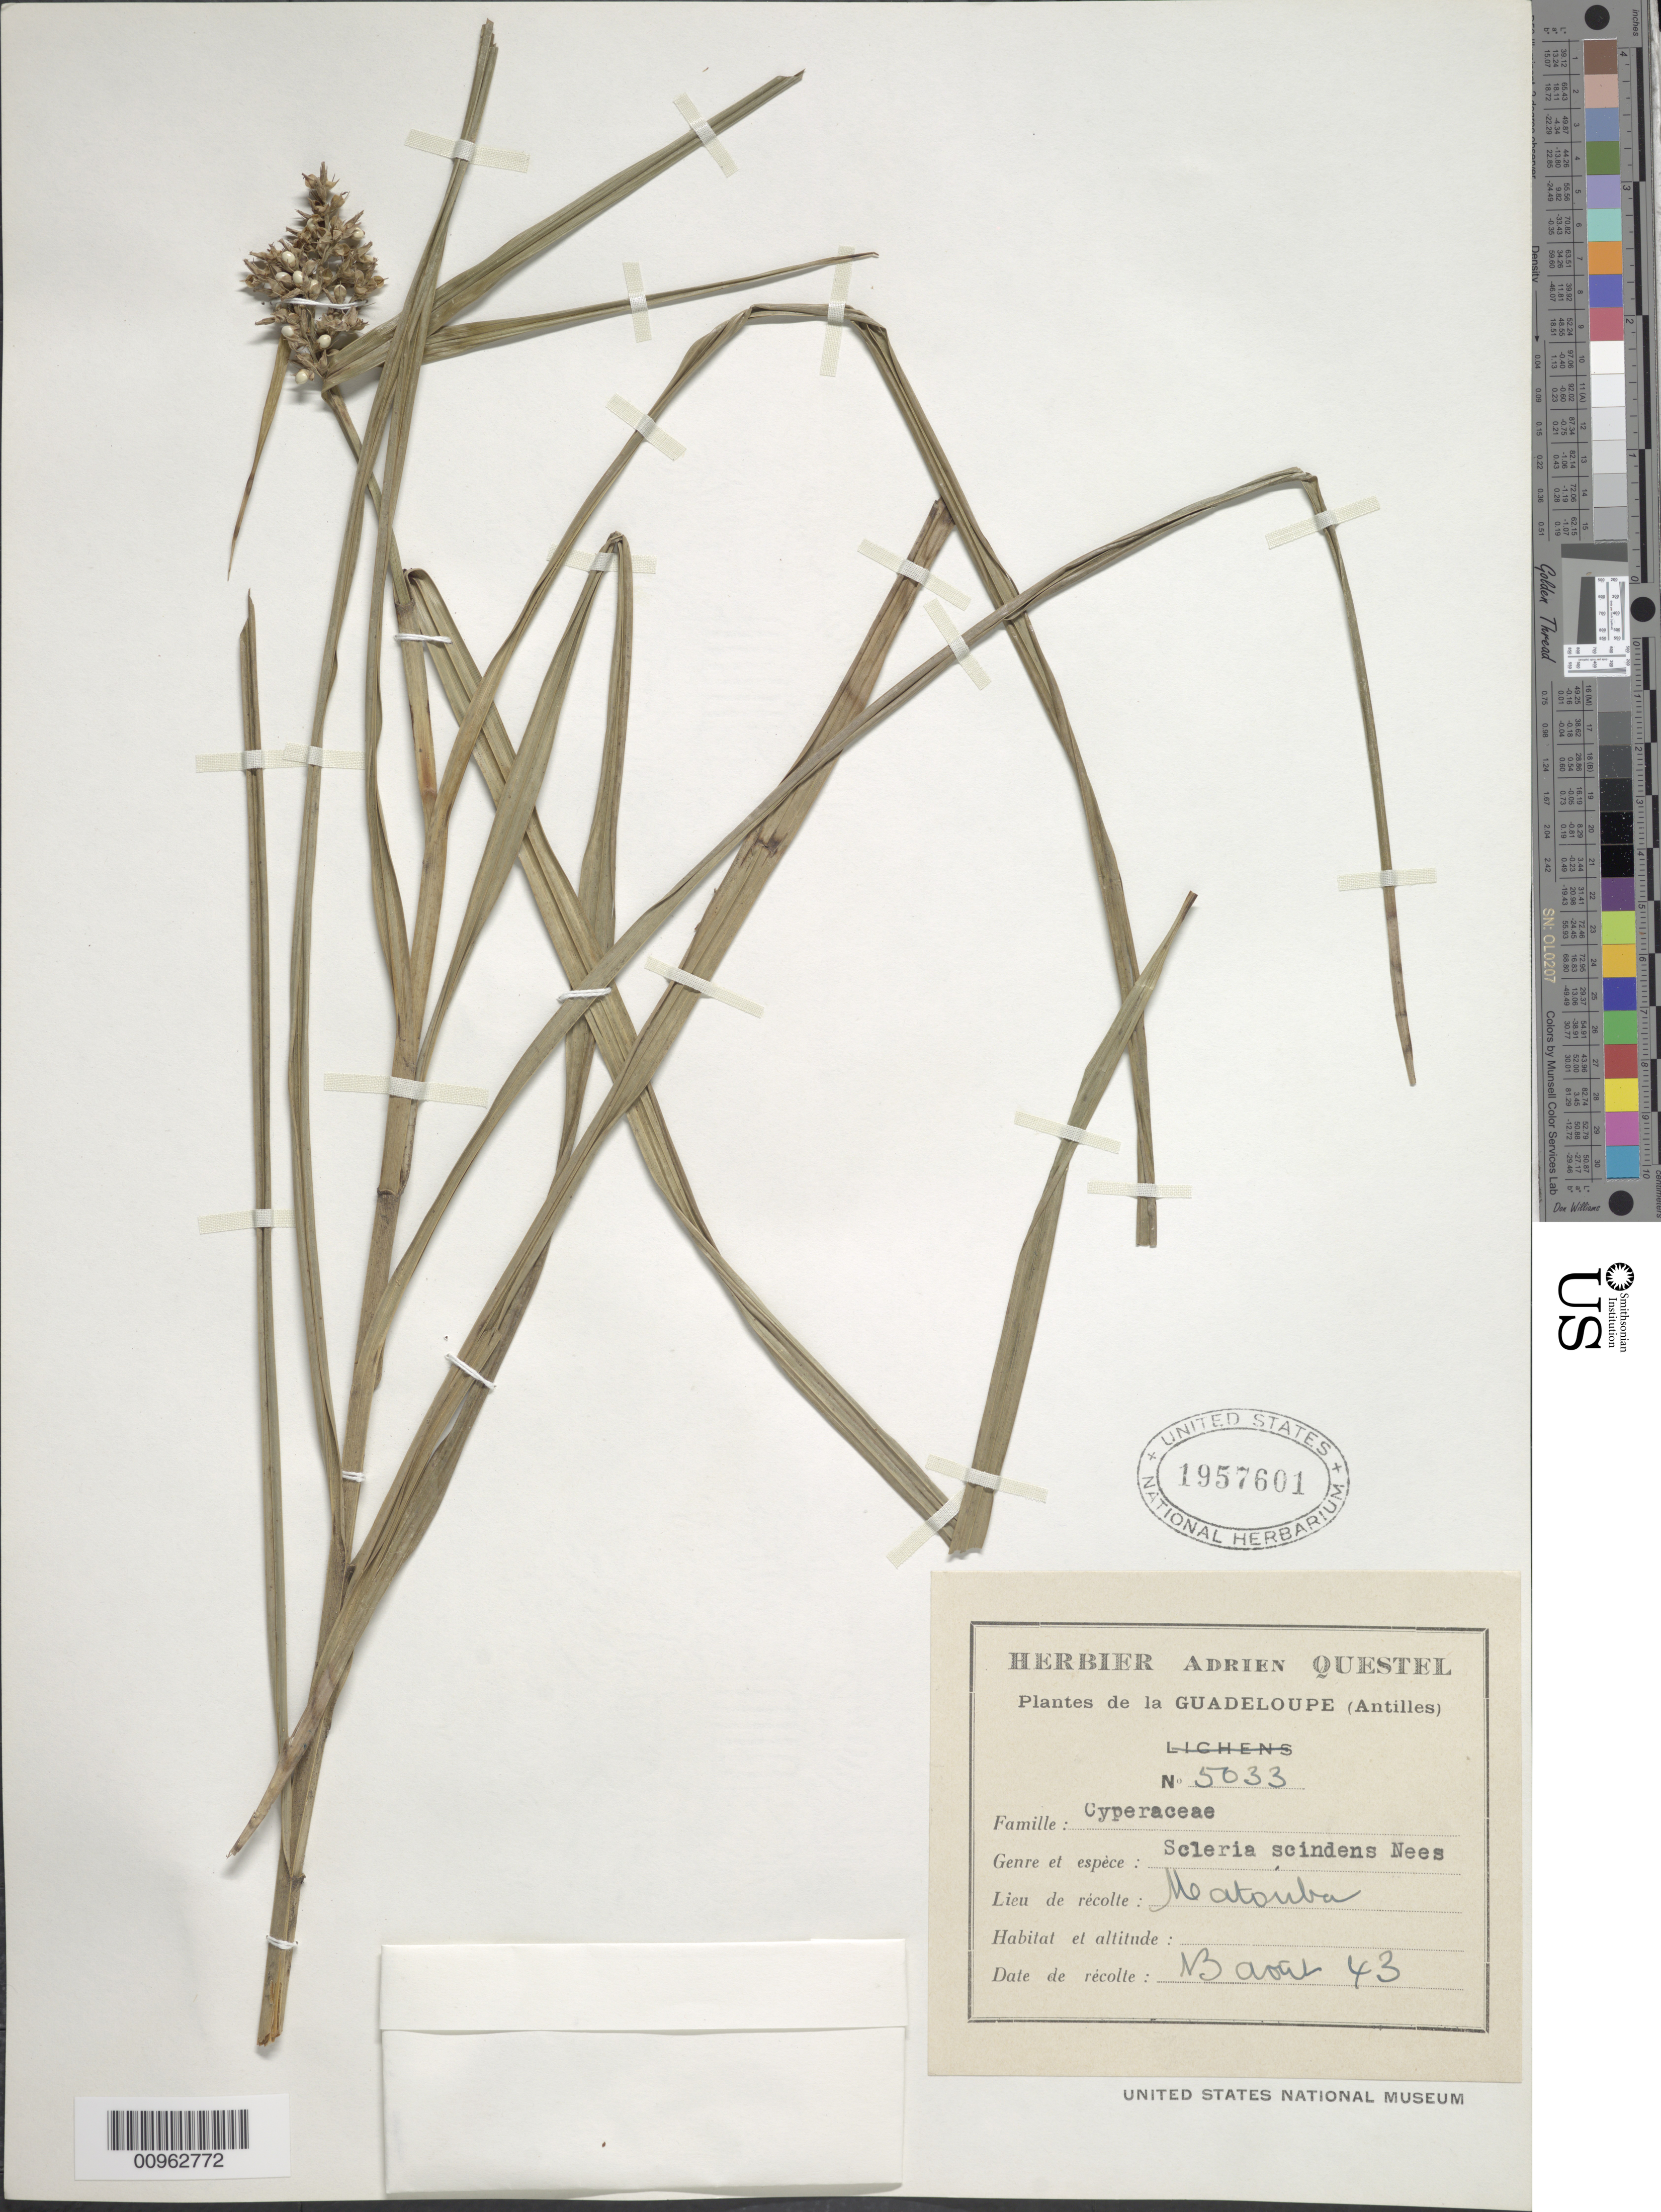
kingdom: Plantae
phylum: Tracheophyta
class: Liliopsida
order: Poales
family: Cyperaceae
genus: Scleria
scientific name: Scleria chlorantha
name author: Boeckeler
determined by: Strong, Mark T., (BOT), Smithsonian Institution - National Museum of Natural History (UNITED STATES)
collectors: A. Questel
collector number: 5033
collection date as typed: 13 Aug 1943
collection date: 1943-08-13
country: Guadeloupe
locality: Meatouba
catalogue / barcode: US 1957601